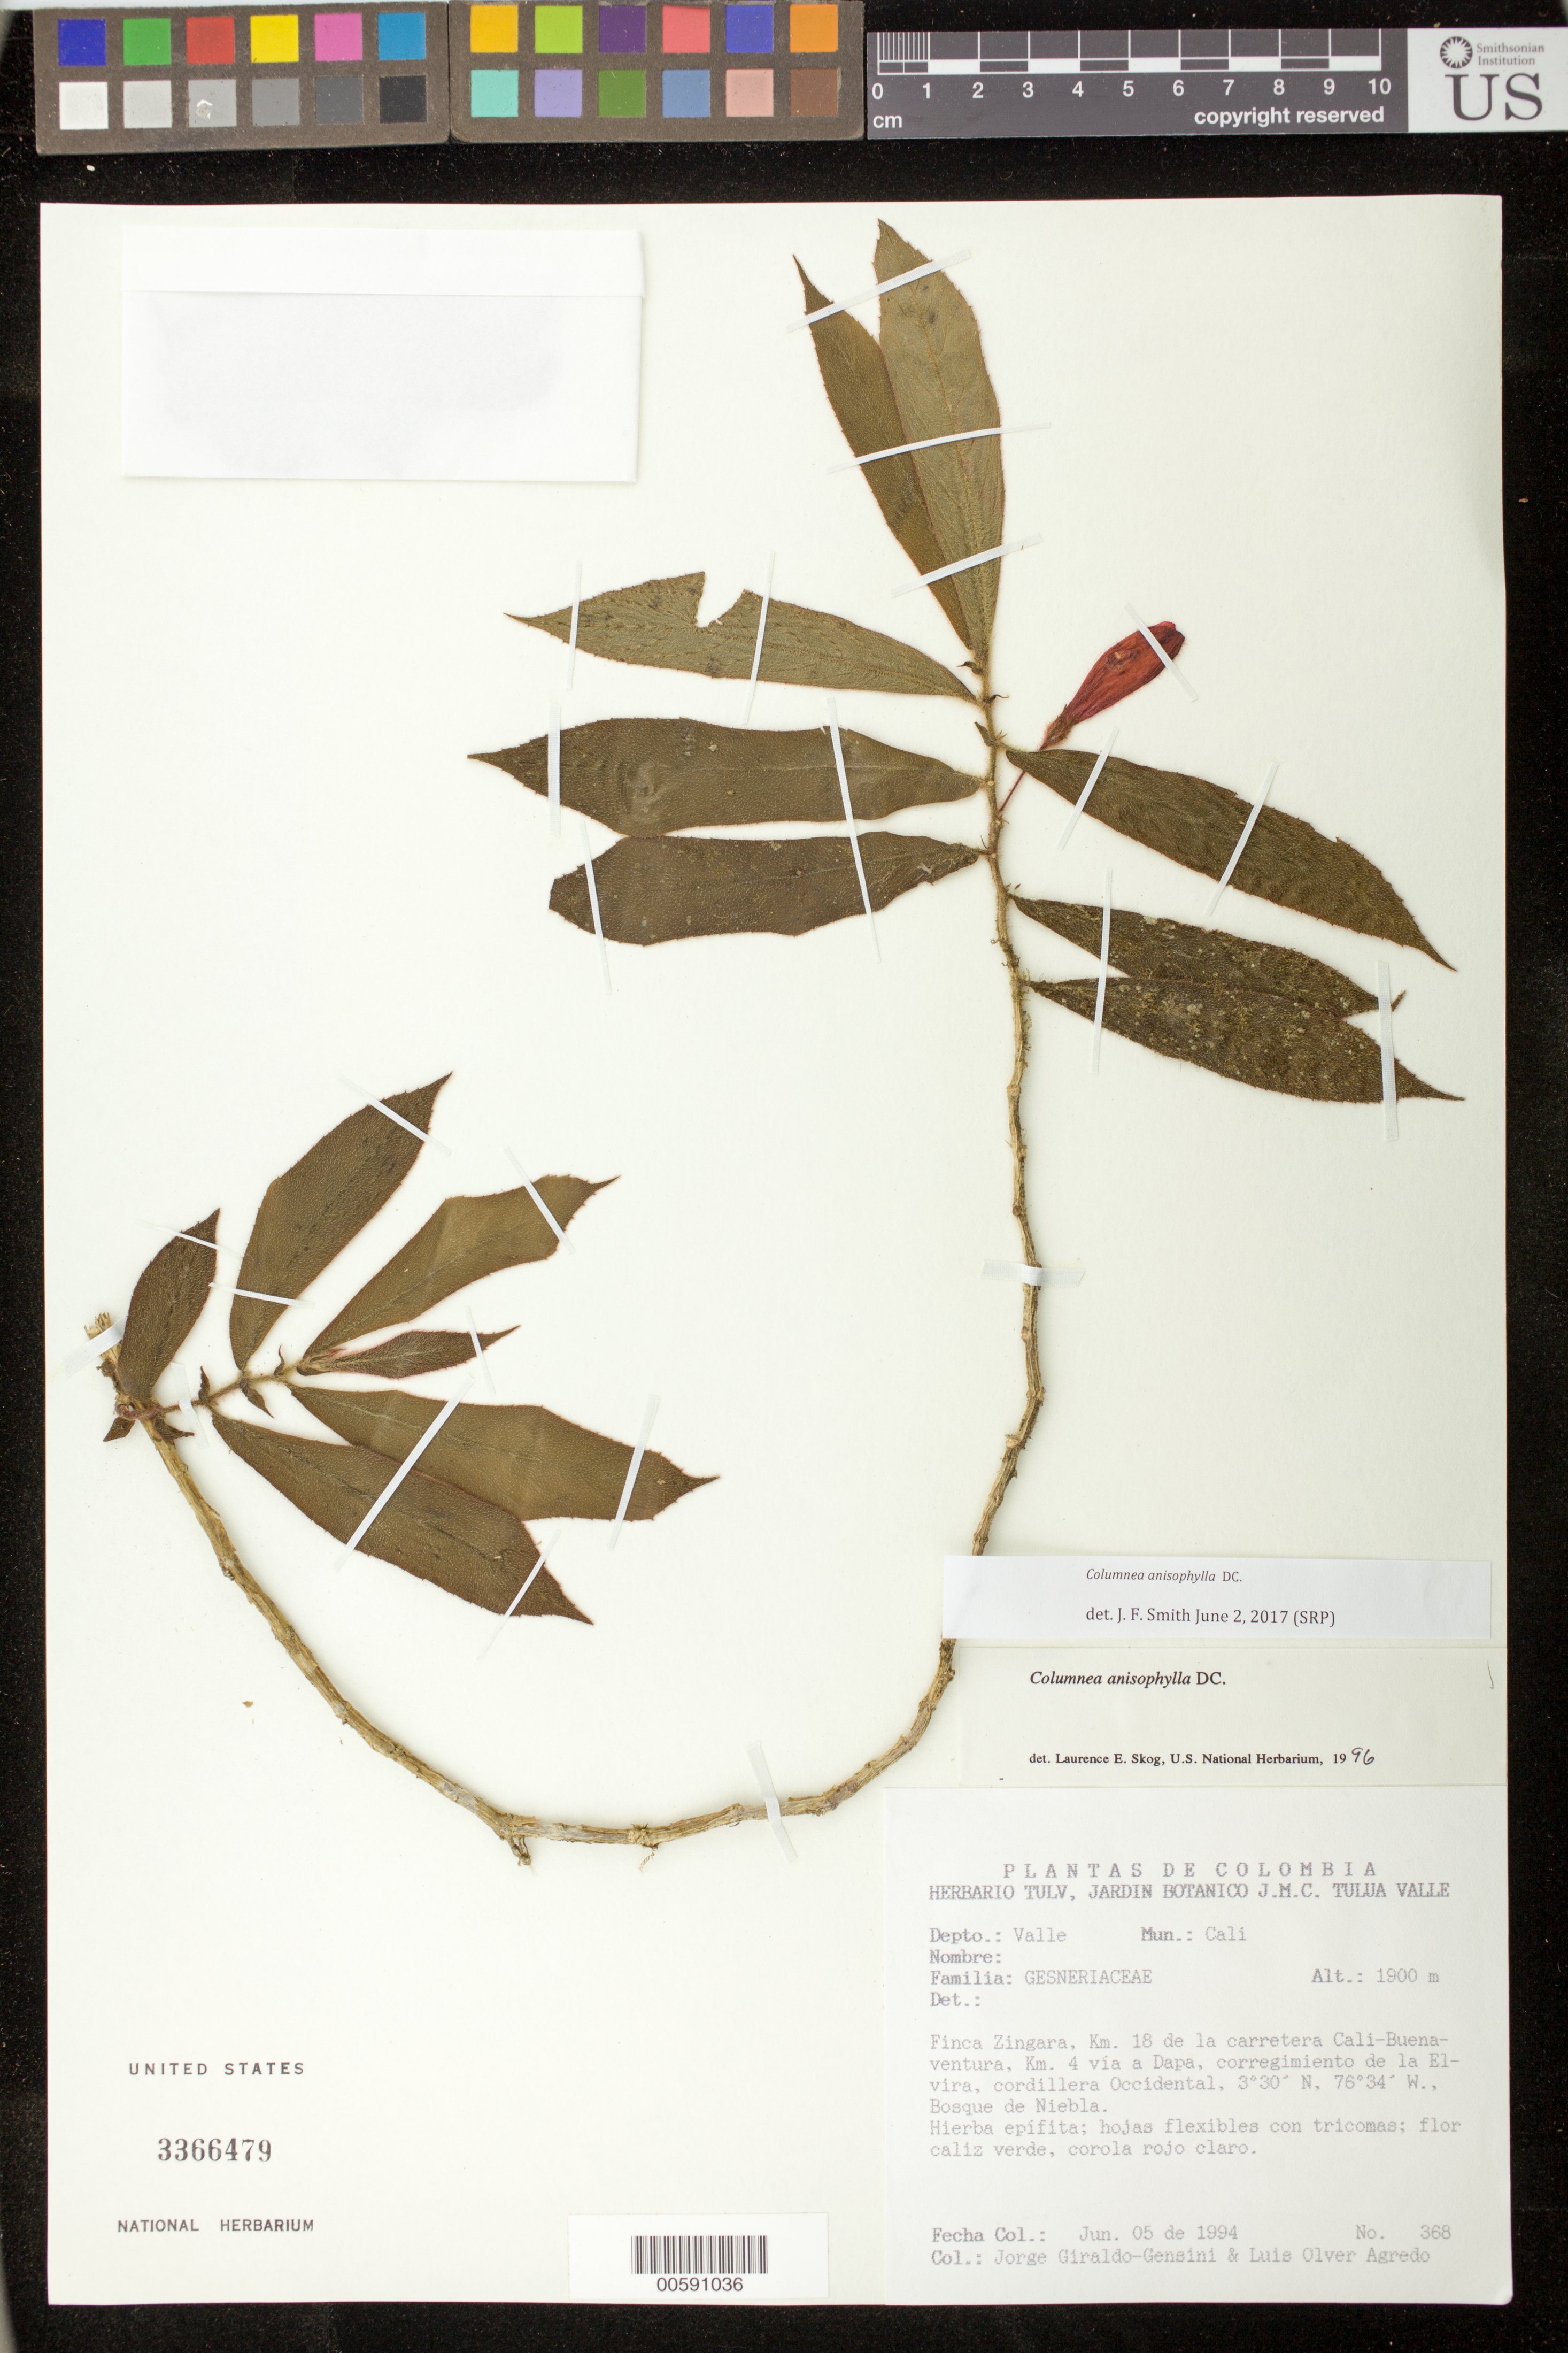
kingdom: Plantae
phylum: Tracheophyta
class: Magnoliopsida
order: Lamiales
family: Gesneriaceae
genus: Columnea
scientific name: Columnea anisophylla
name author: DC.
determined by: Skog, Laurence E.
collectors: J. Giraldo-Gensini & L. O. Agredo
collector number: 368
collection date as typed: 05 Jun 1994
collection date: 1994-06-05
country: Colombia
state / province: Valle del Cauca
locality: Mpio. Cali; Finca Zingara, Km 18 de la carretera Cali-Buenaventura, km 4 via a Dapa, corregimiento de la Elvira, cordillera Occidental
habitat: Bosque de Niebla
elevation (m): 1900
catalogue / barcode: US 3366479